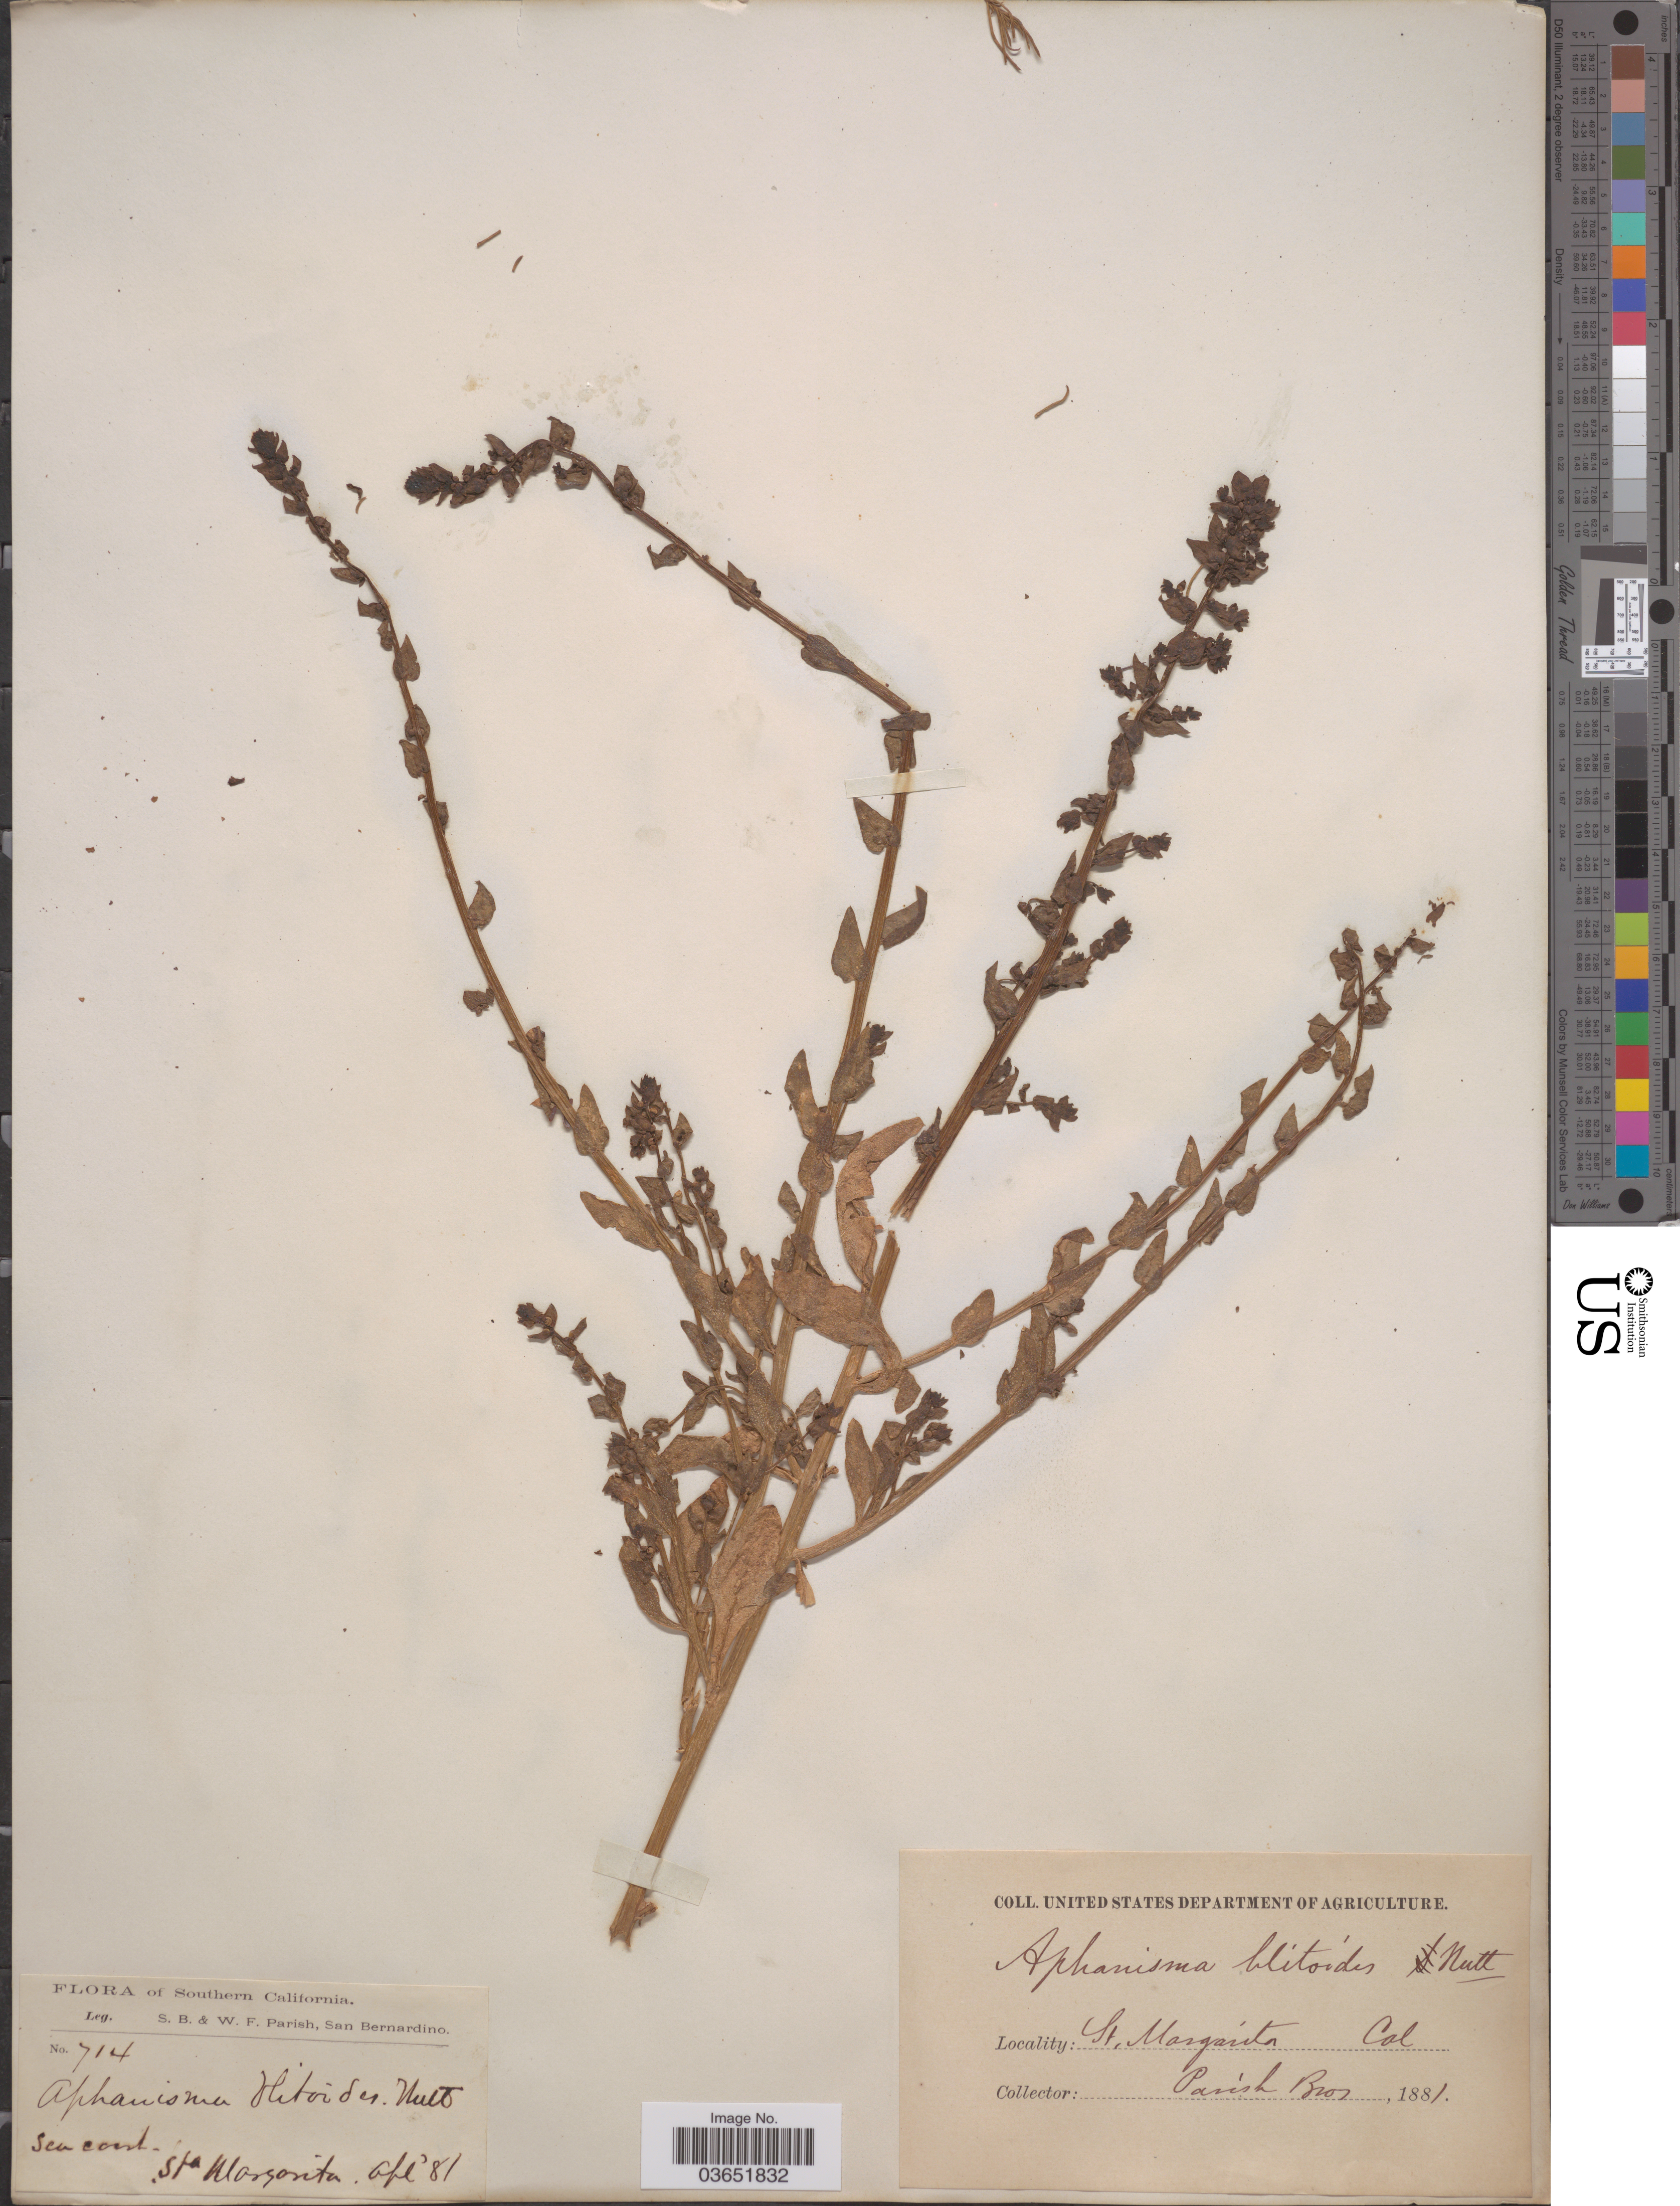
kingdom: Plantae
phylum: Tracheophyta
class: Magnoliopsida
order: Caryophyllales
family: Amaranthaceae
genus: Aphanisma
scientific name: Aphanisma blitoides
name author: Nutt. ex Moq.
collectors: S. B. Parish & W. F. Parish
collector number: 714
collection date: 1881-04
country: United States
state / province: California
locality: Southern California. St. Margarita